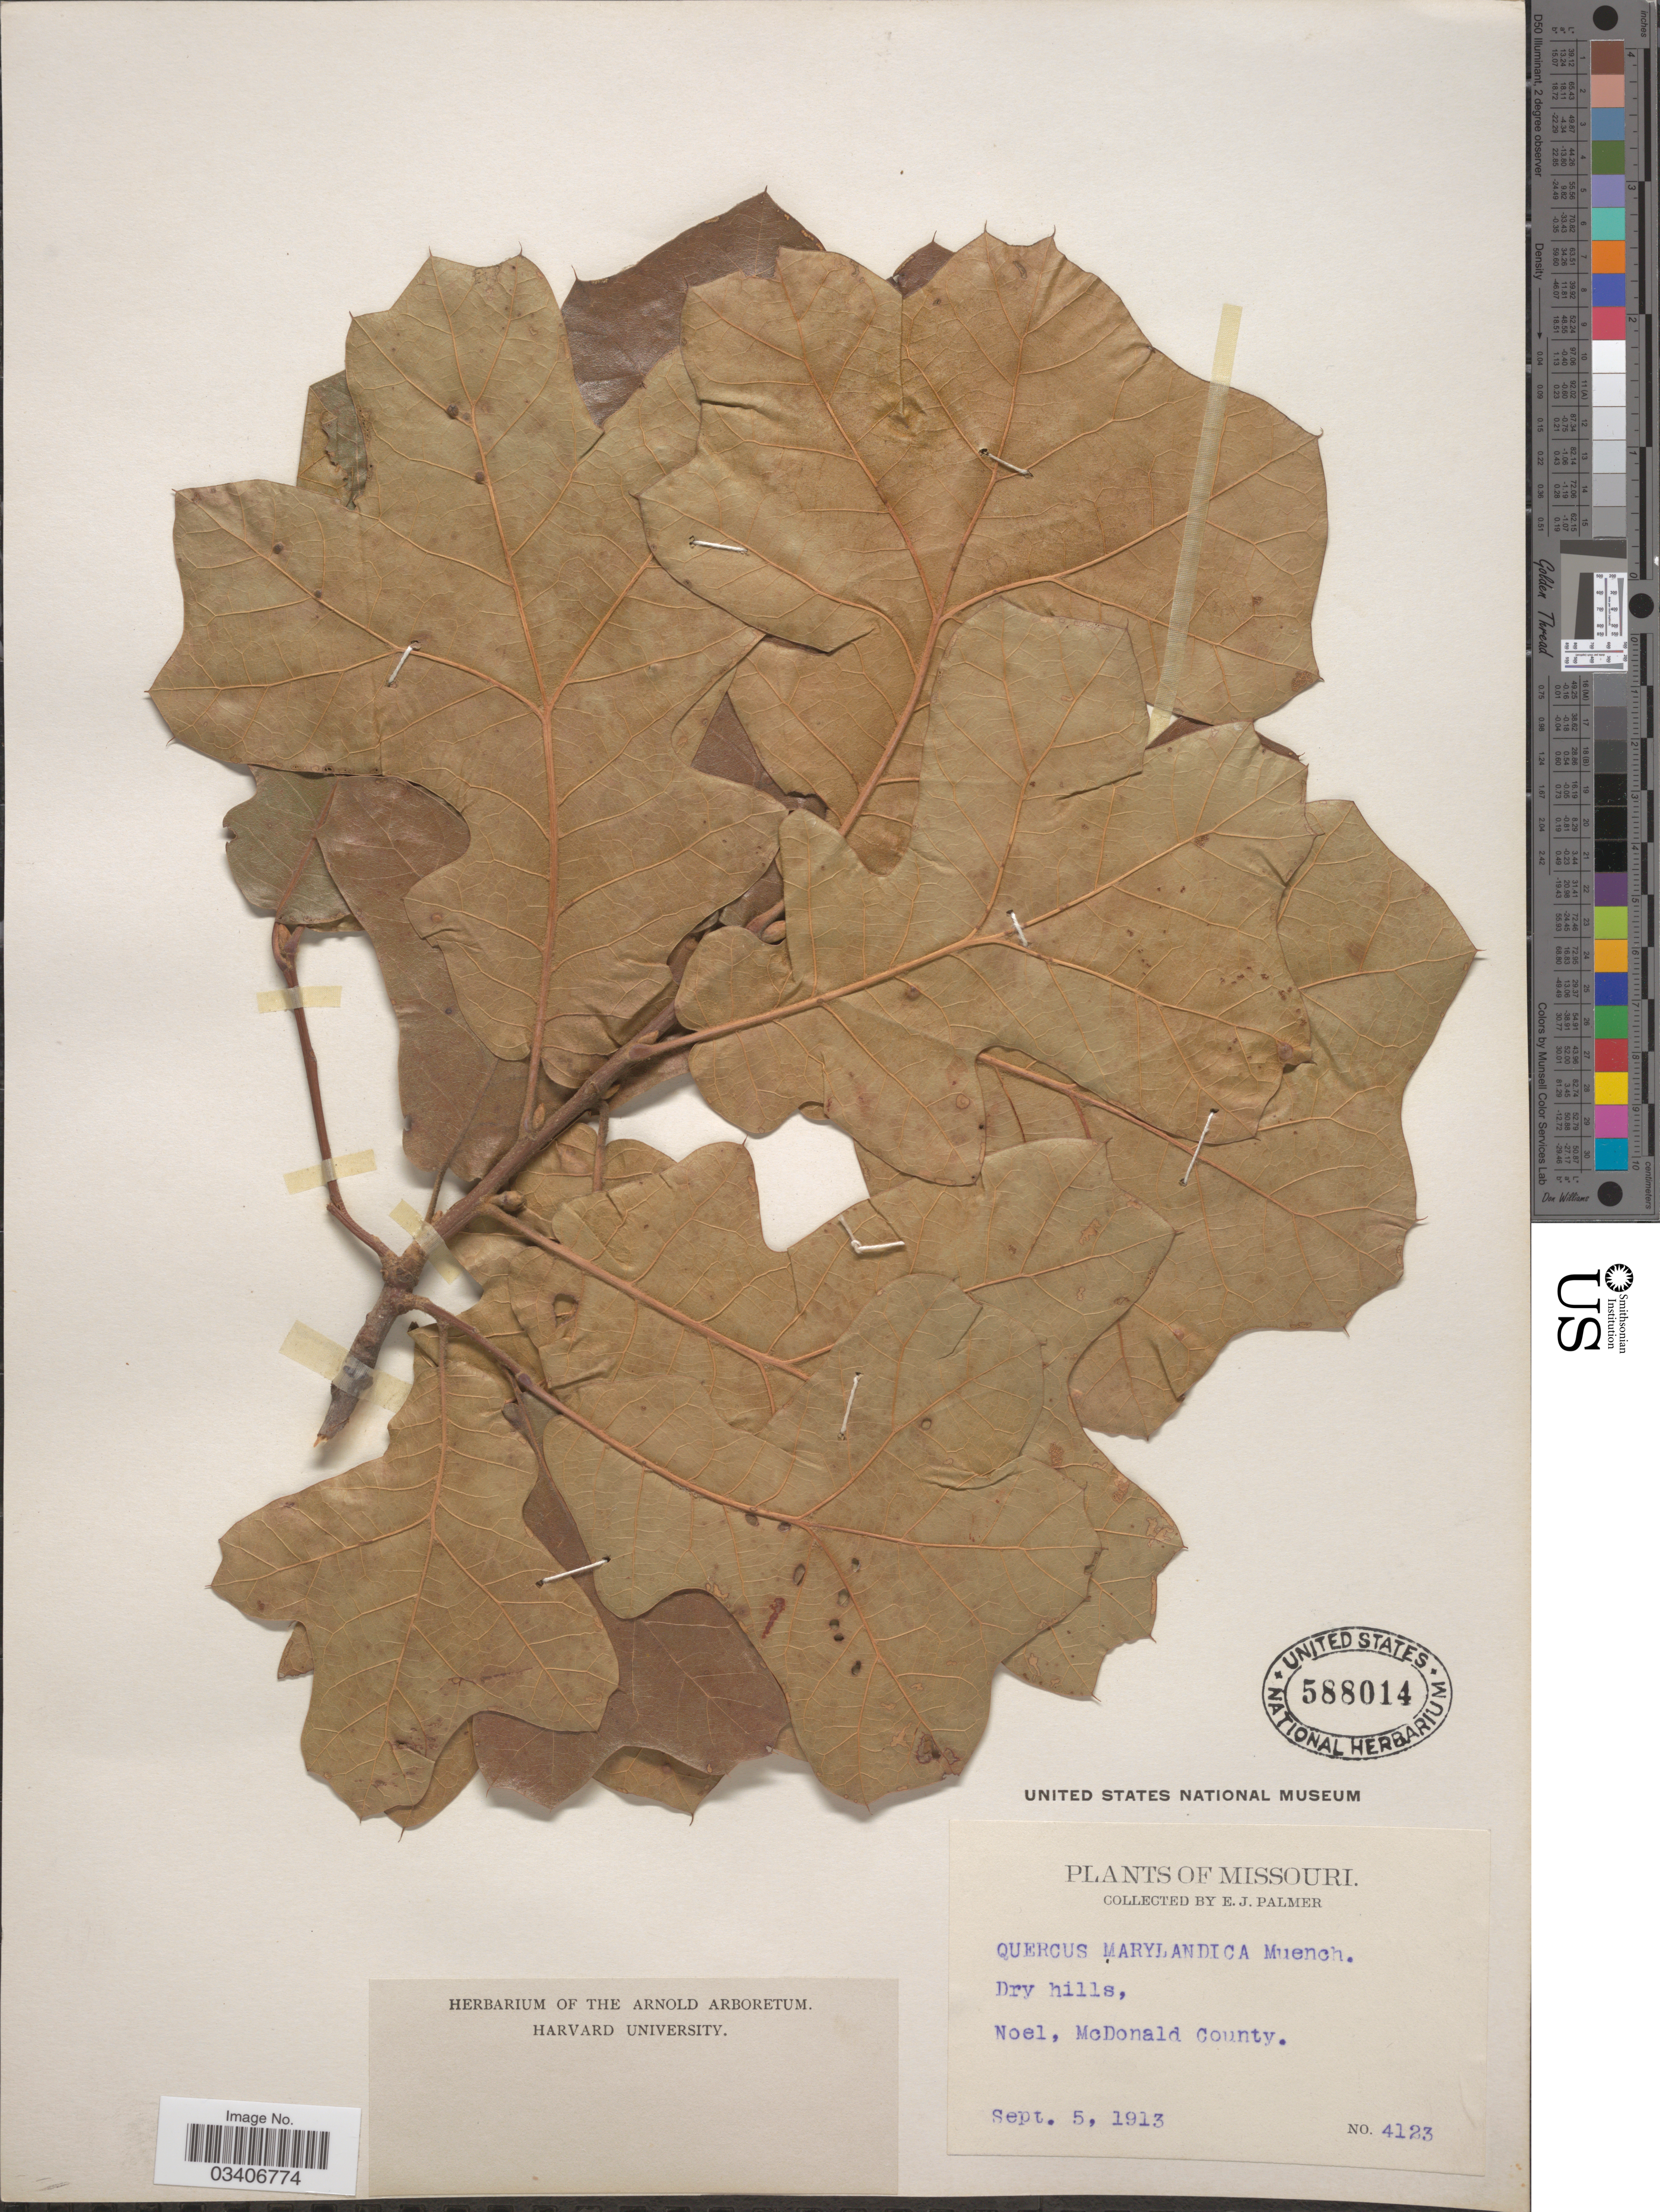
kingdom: Plantae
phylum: Tracheophyta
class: Magnoliopsida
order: Fagales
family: Fagaceae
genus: Quercus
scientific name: Quercus marilandica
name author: (L.) Münchh.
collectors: E. J. Palmer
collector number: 4123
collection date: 1913-09-05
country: United States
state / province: Missouri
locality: Noel, McDonald County.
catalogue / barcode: US 588014